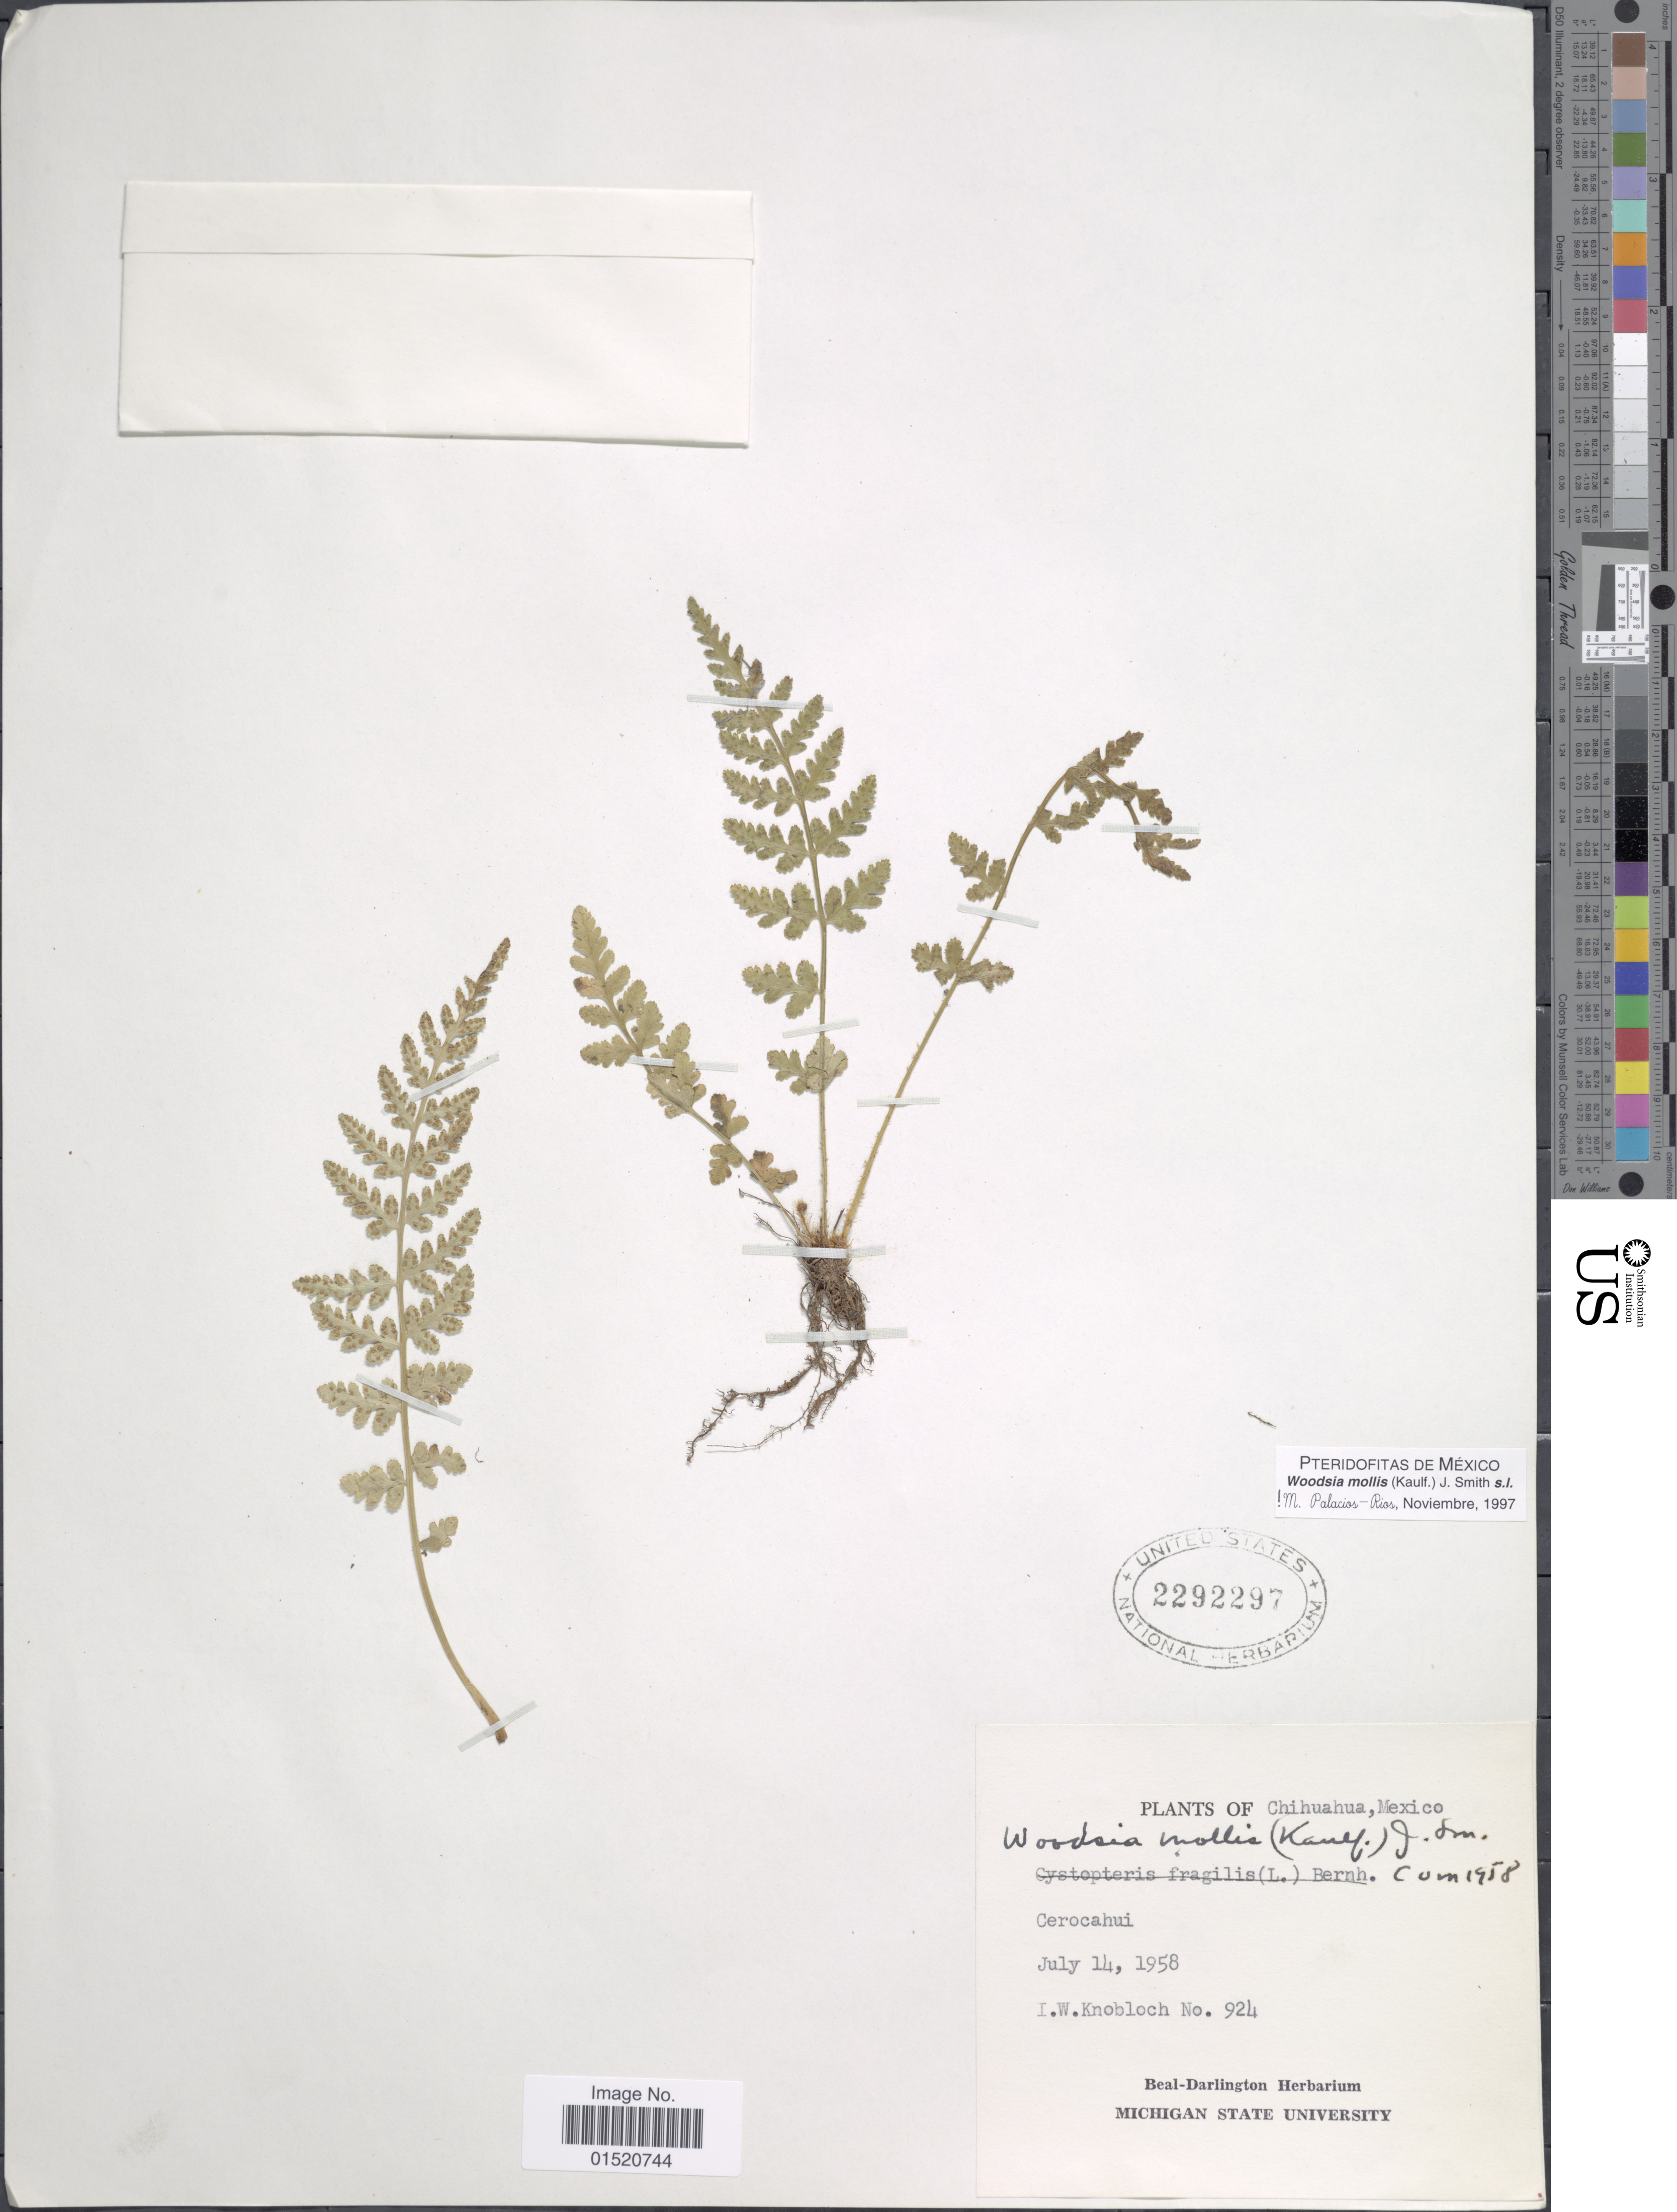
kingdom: Plantae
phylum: Tracheophyta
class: Polypodiopsida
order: Polypodiales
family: Woodsiaceae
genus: Woodsia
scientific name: Woodsia mollis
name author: (Kaulf.) J. Sm.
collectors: I. W. Knobloch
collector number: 924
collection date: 1958-07-14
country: Mexico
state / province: Chihuahua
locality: Cerocahui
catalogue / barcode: US 2292297